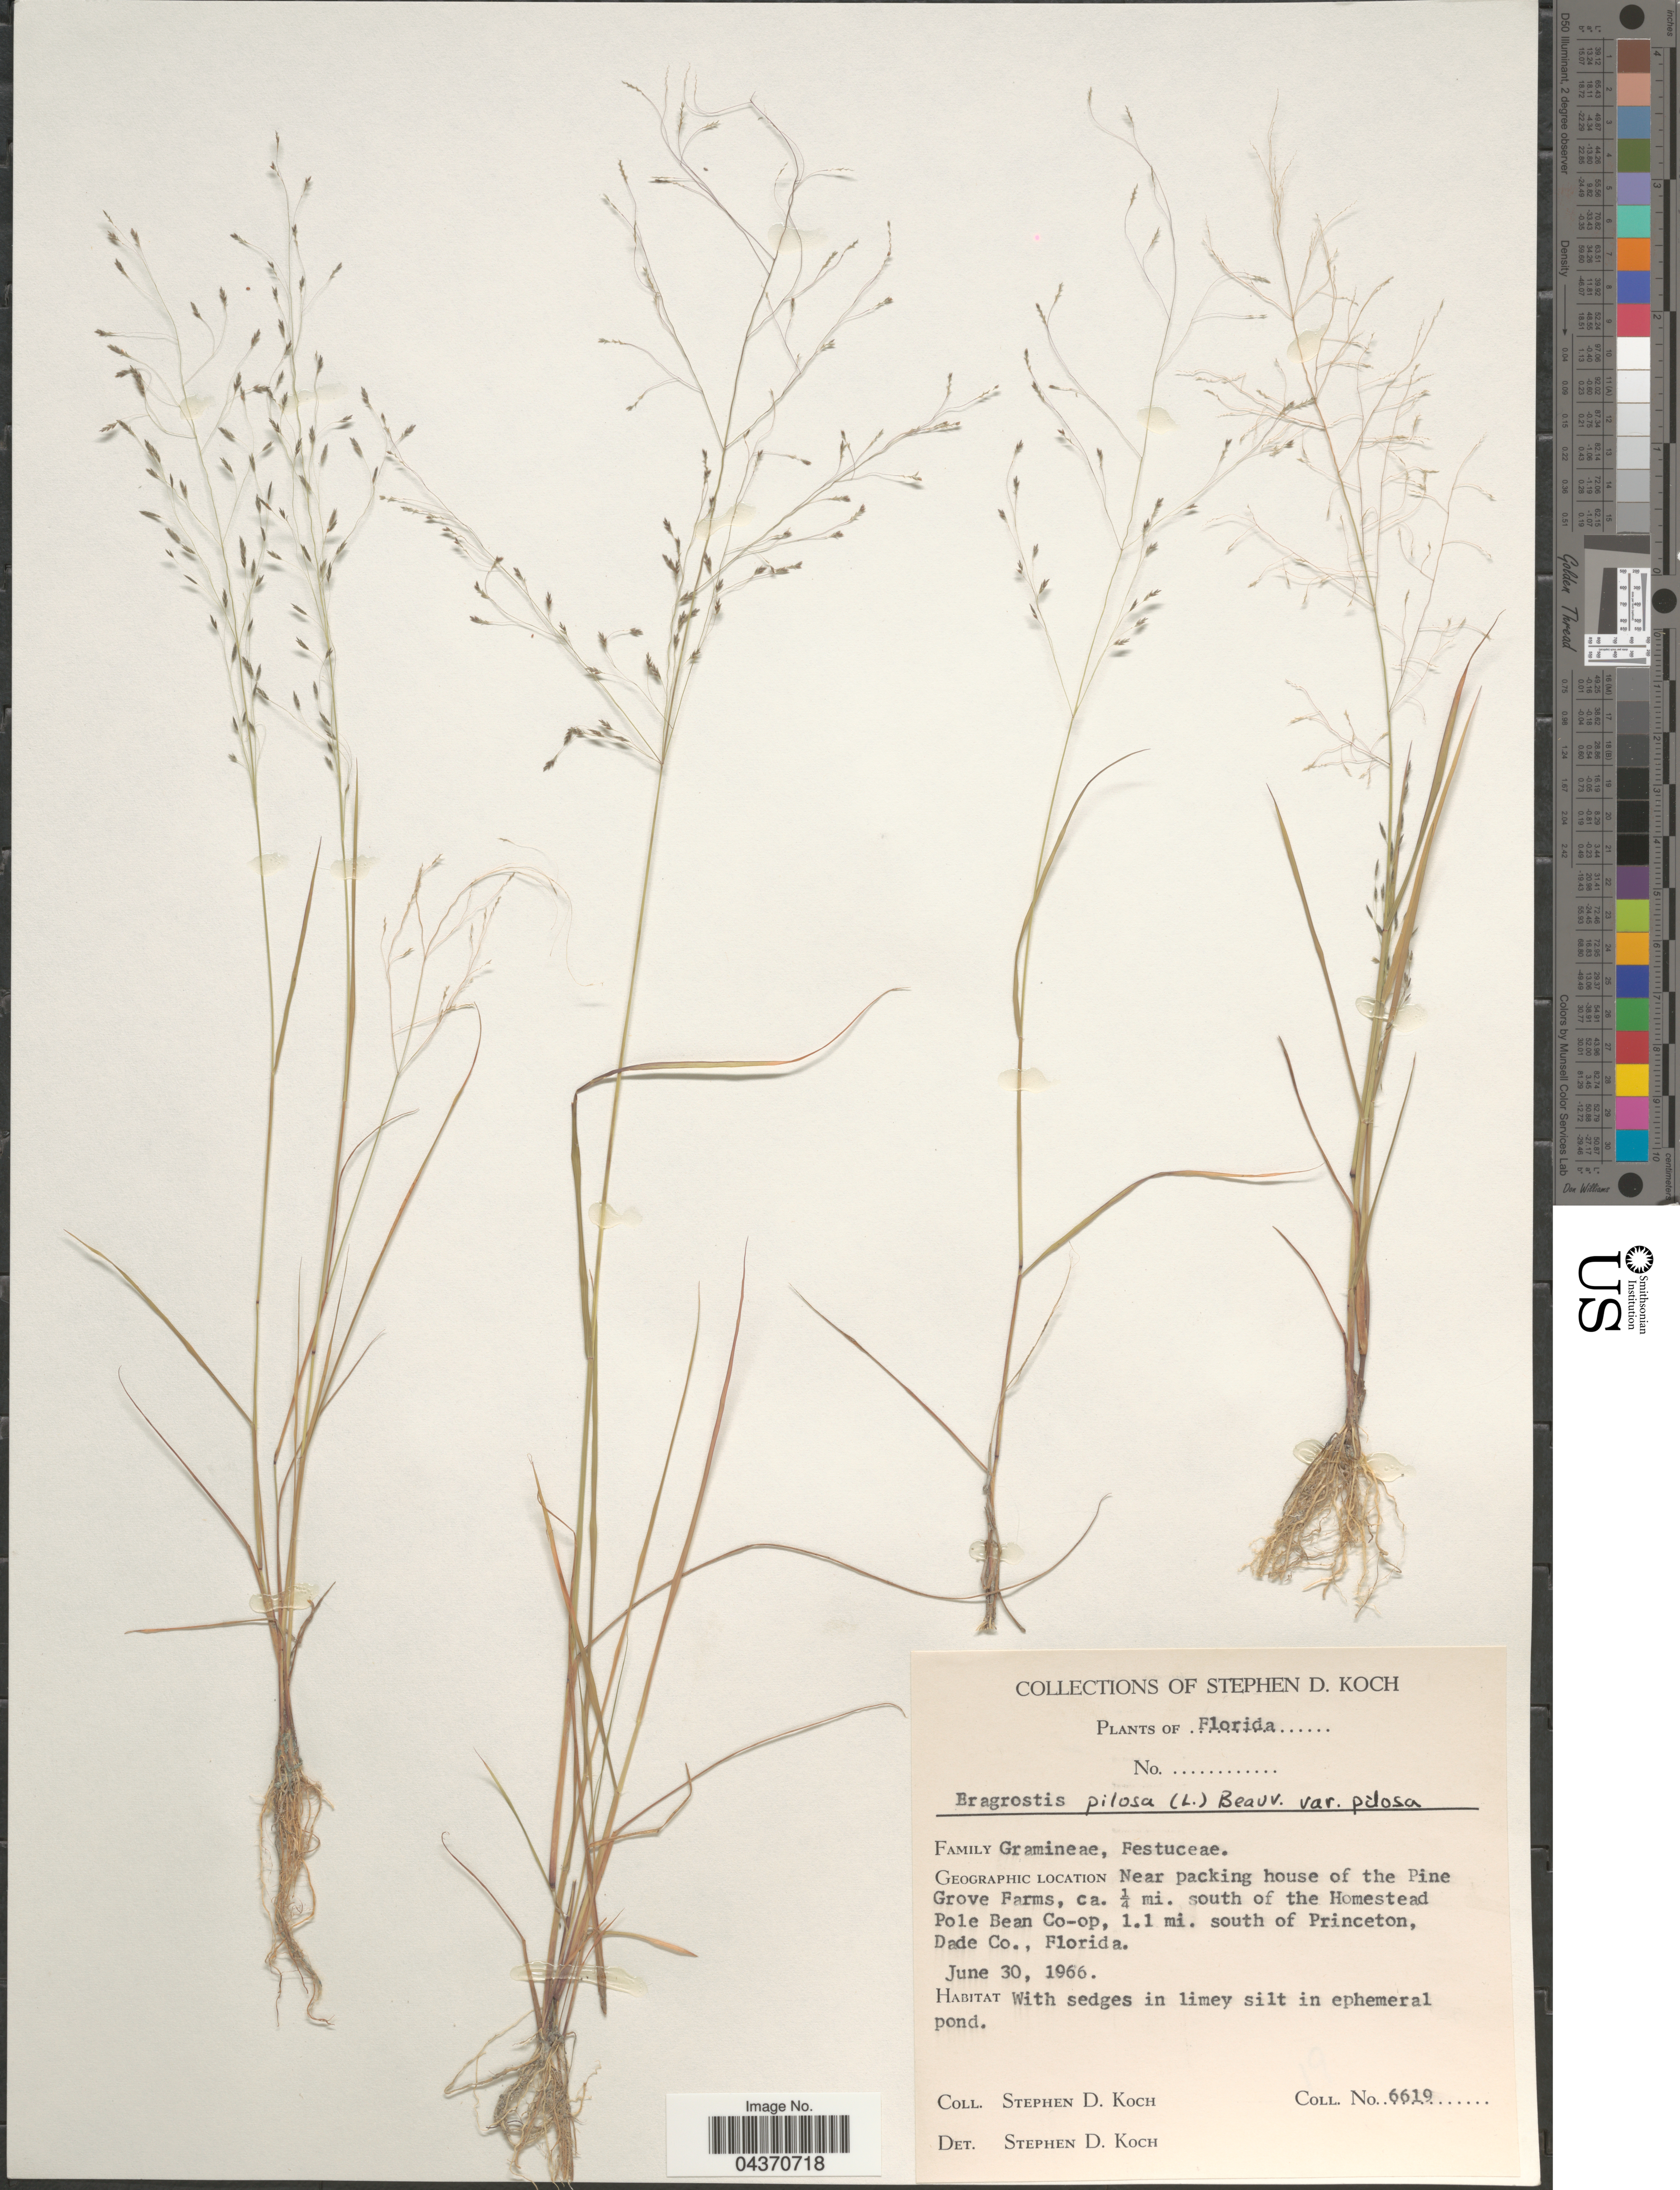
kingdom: Plantae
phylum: Tracheophyta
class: Liliopsida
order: Poales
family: Poaceae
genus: Eragrostis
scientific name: Eragrostis pilosa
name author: (L.) P. Beauv.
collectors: S. D. Koch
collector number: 6619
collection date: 1966-06-30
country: United States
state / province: Florida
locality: Near packing house of the Pine Grove Farms, ca. ¼ mi. south of the Homestead Pole Bean Co-op, 1.1 mi. south of Princeton, Dade Co.